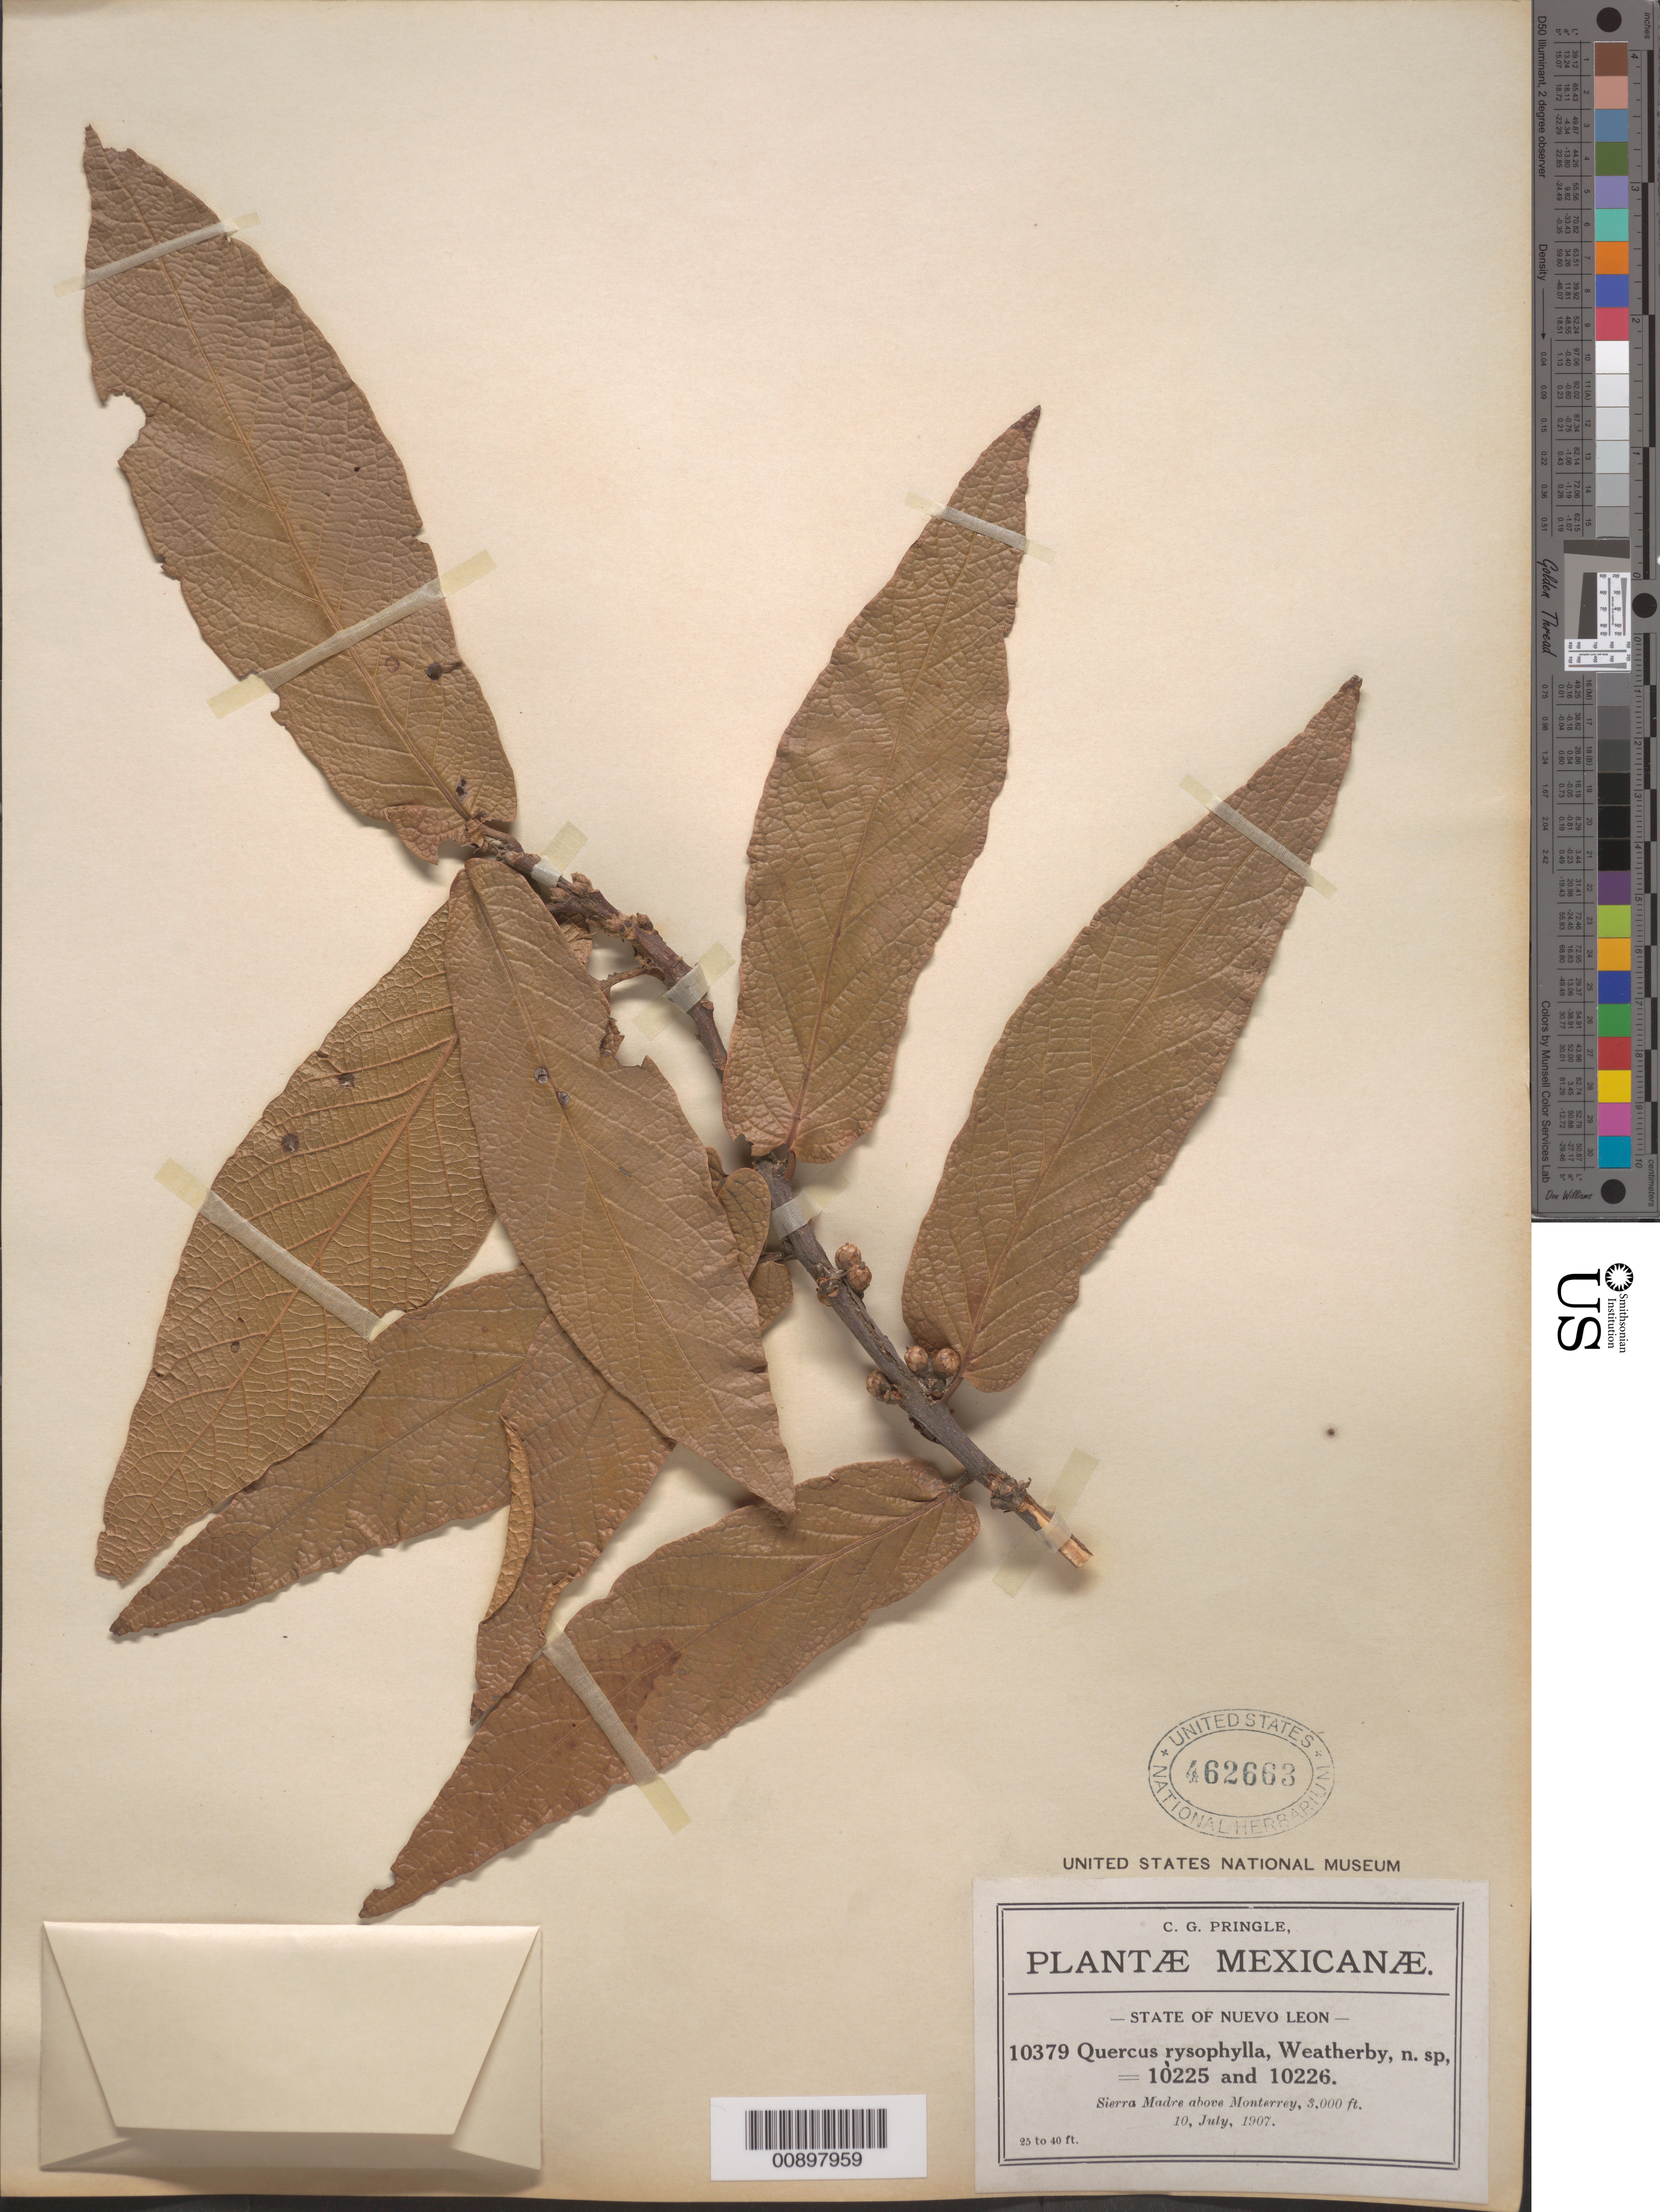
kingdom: Plantae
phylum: Tracheophyta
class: Magnoliopsida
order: Fagales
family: Fagaceae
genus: Quercus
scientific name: Quercus rysophylla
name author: Weath.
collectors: C. G. Pringle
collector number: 10379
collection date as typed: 10 Jul 1907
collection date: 1907-07-10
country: Mexico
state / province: Nuevo León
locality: Sierra Madre above Monterrey.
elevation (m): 914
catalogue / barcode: US 462663